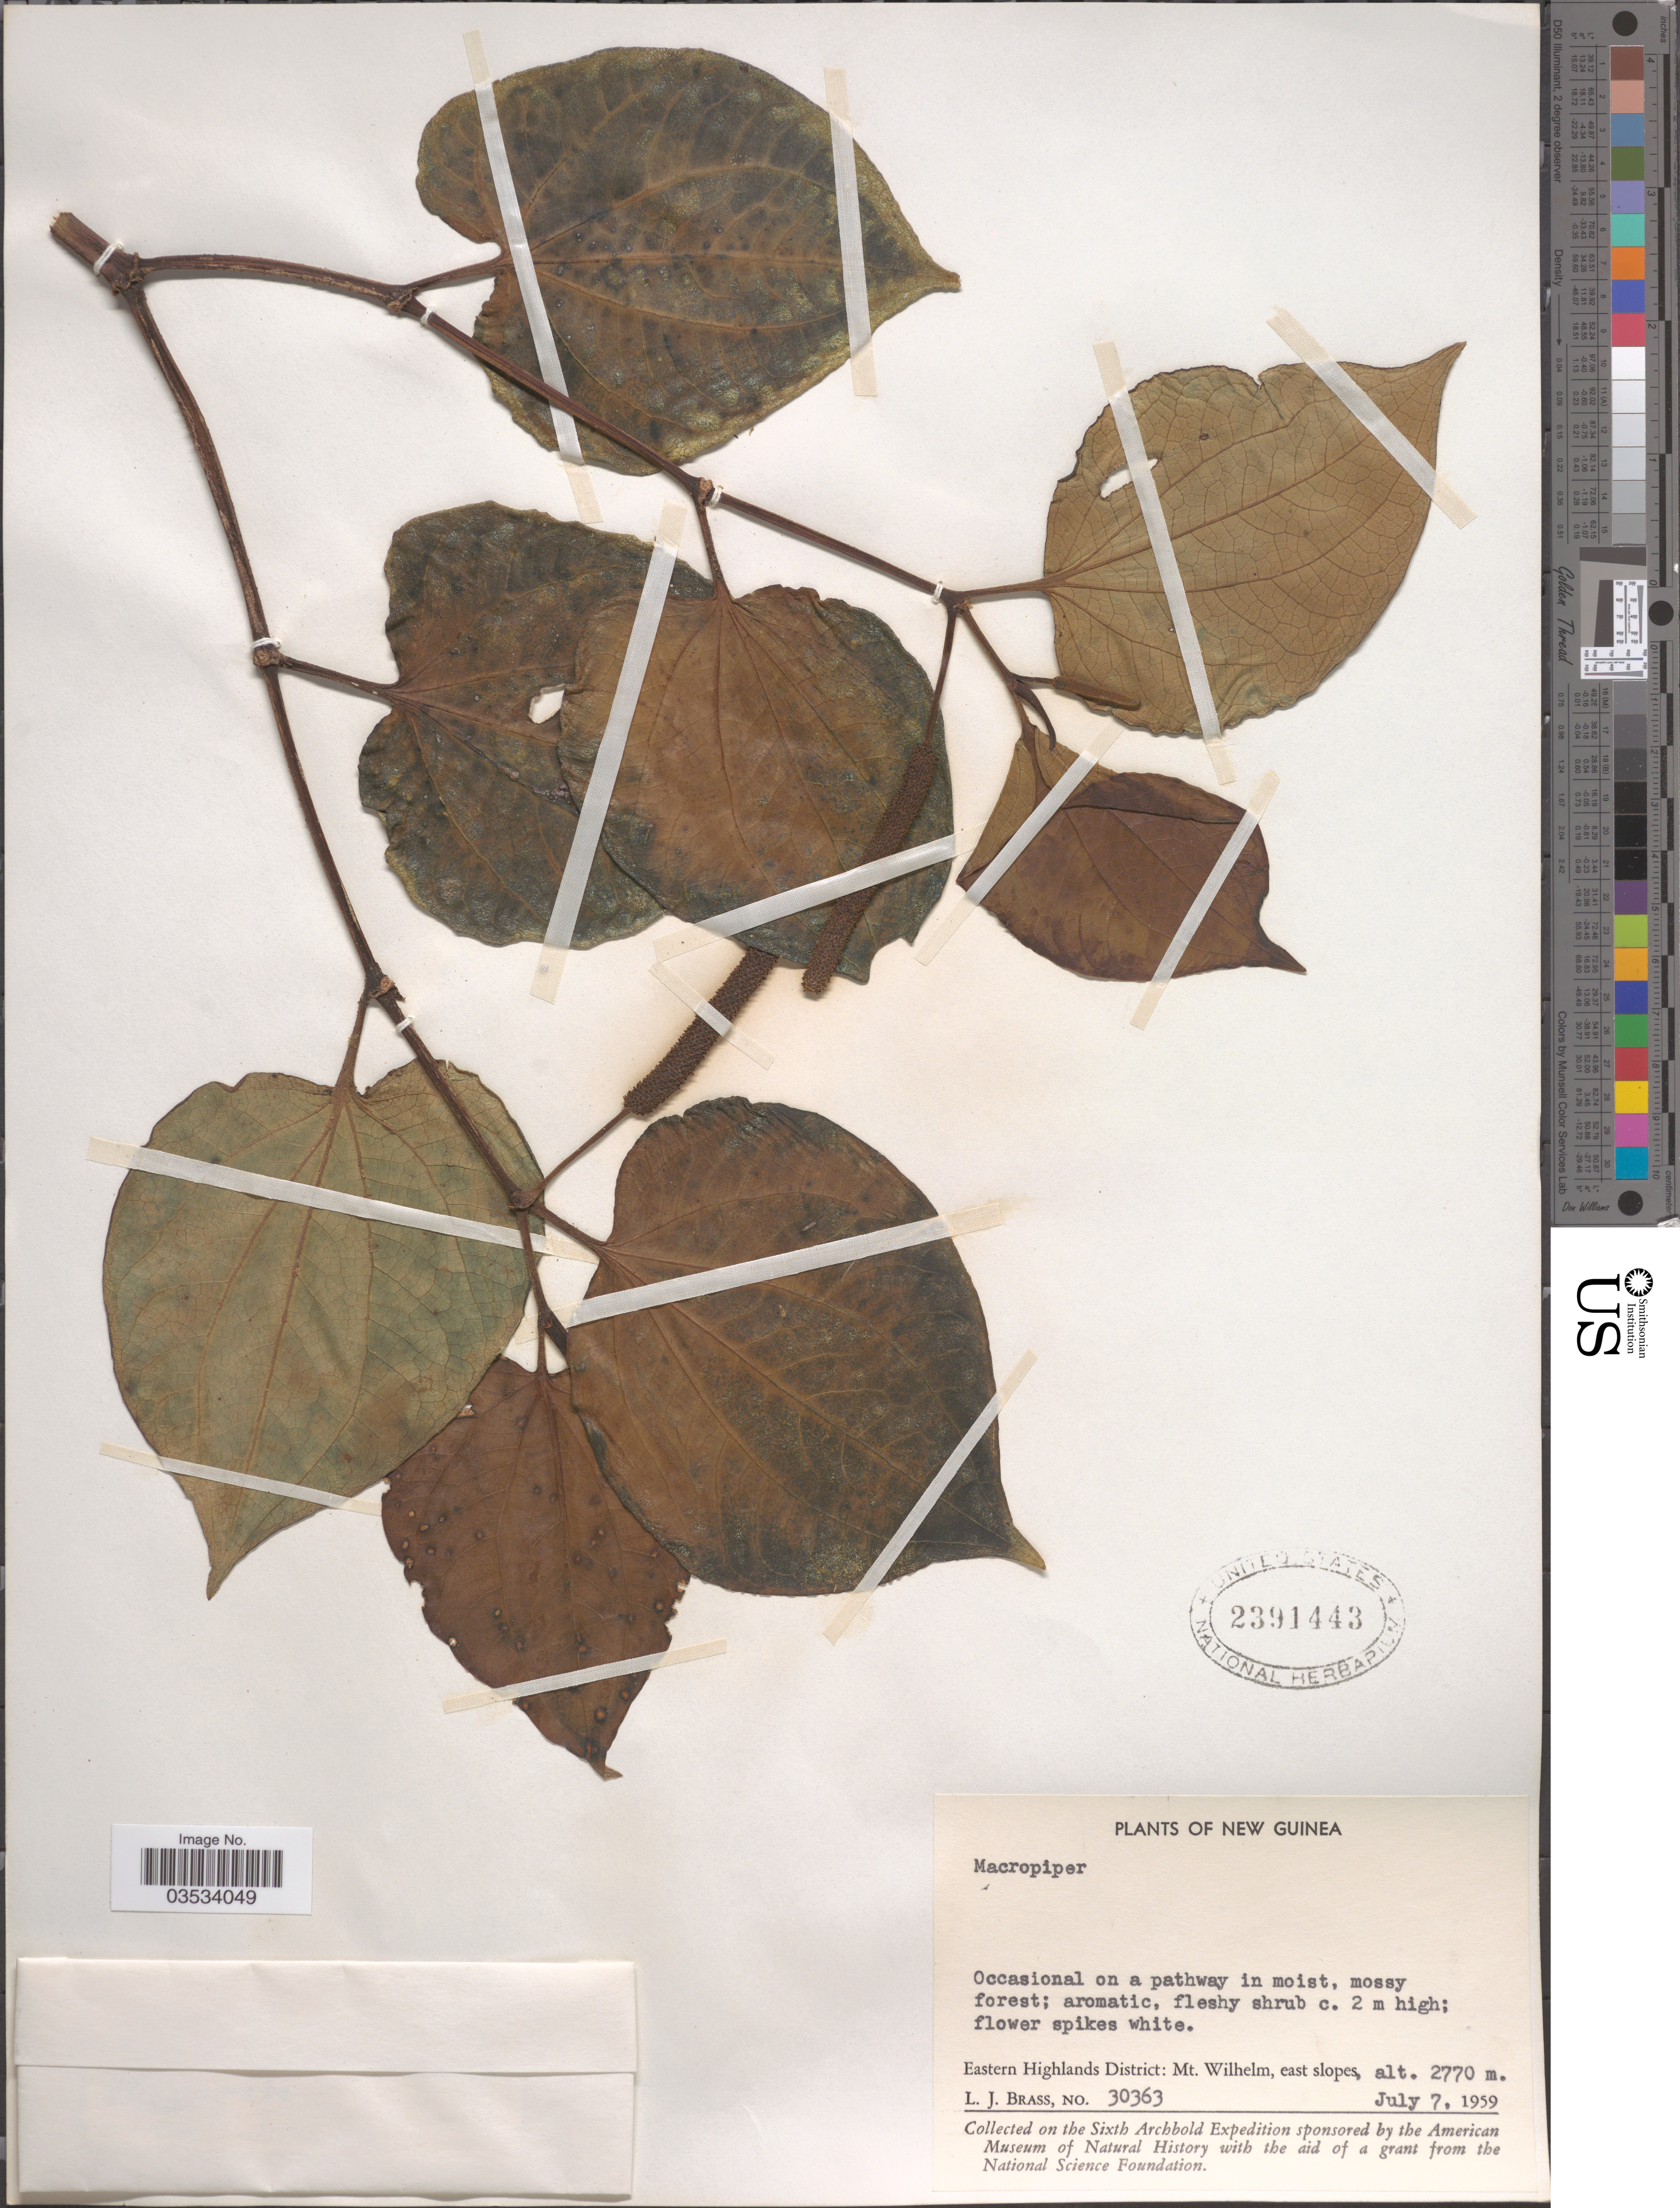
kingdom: Plantae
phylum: Tracheophyta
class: Magnoliopsida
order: Piperales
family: Piperaceae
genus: Piper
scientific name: Piper sp.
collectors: L. J. Brass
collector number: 30363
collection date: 1959-07-07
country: Papua New Guinea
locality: New Guinea. Eastern Highlands District: Mt. Wilhelm, east slopes.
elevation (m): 2770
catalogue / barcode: US 2391443